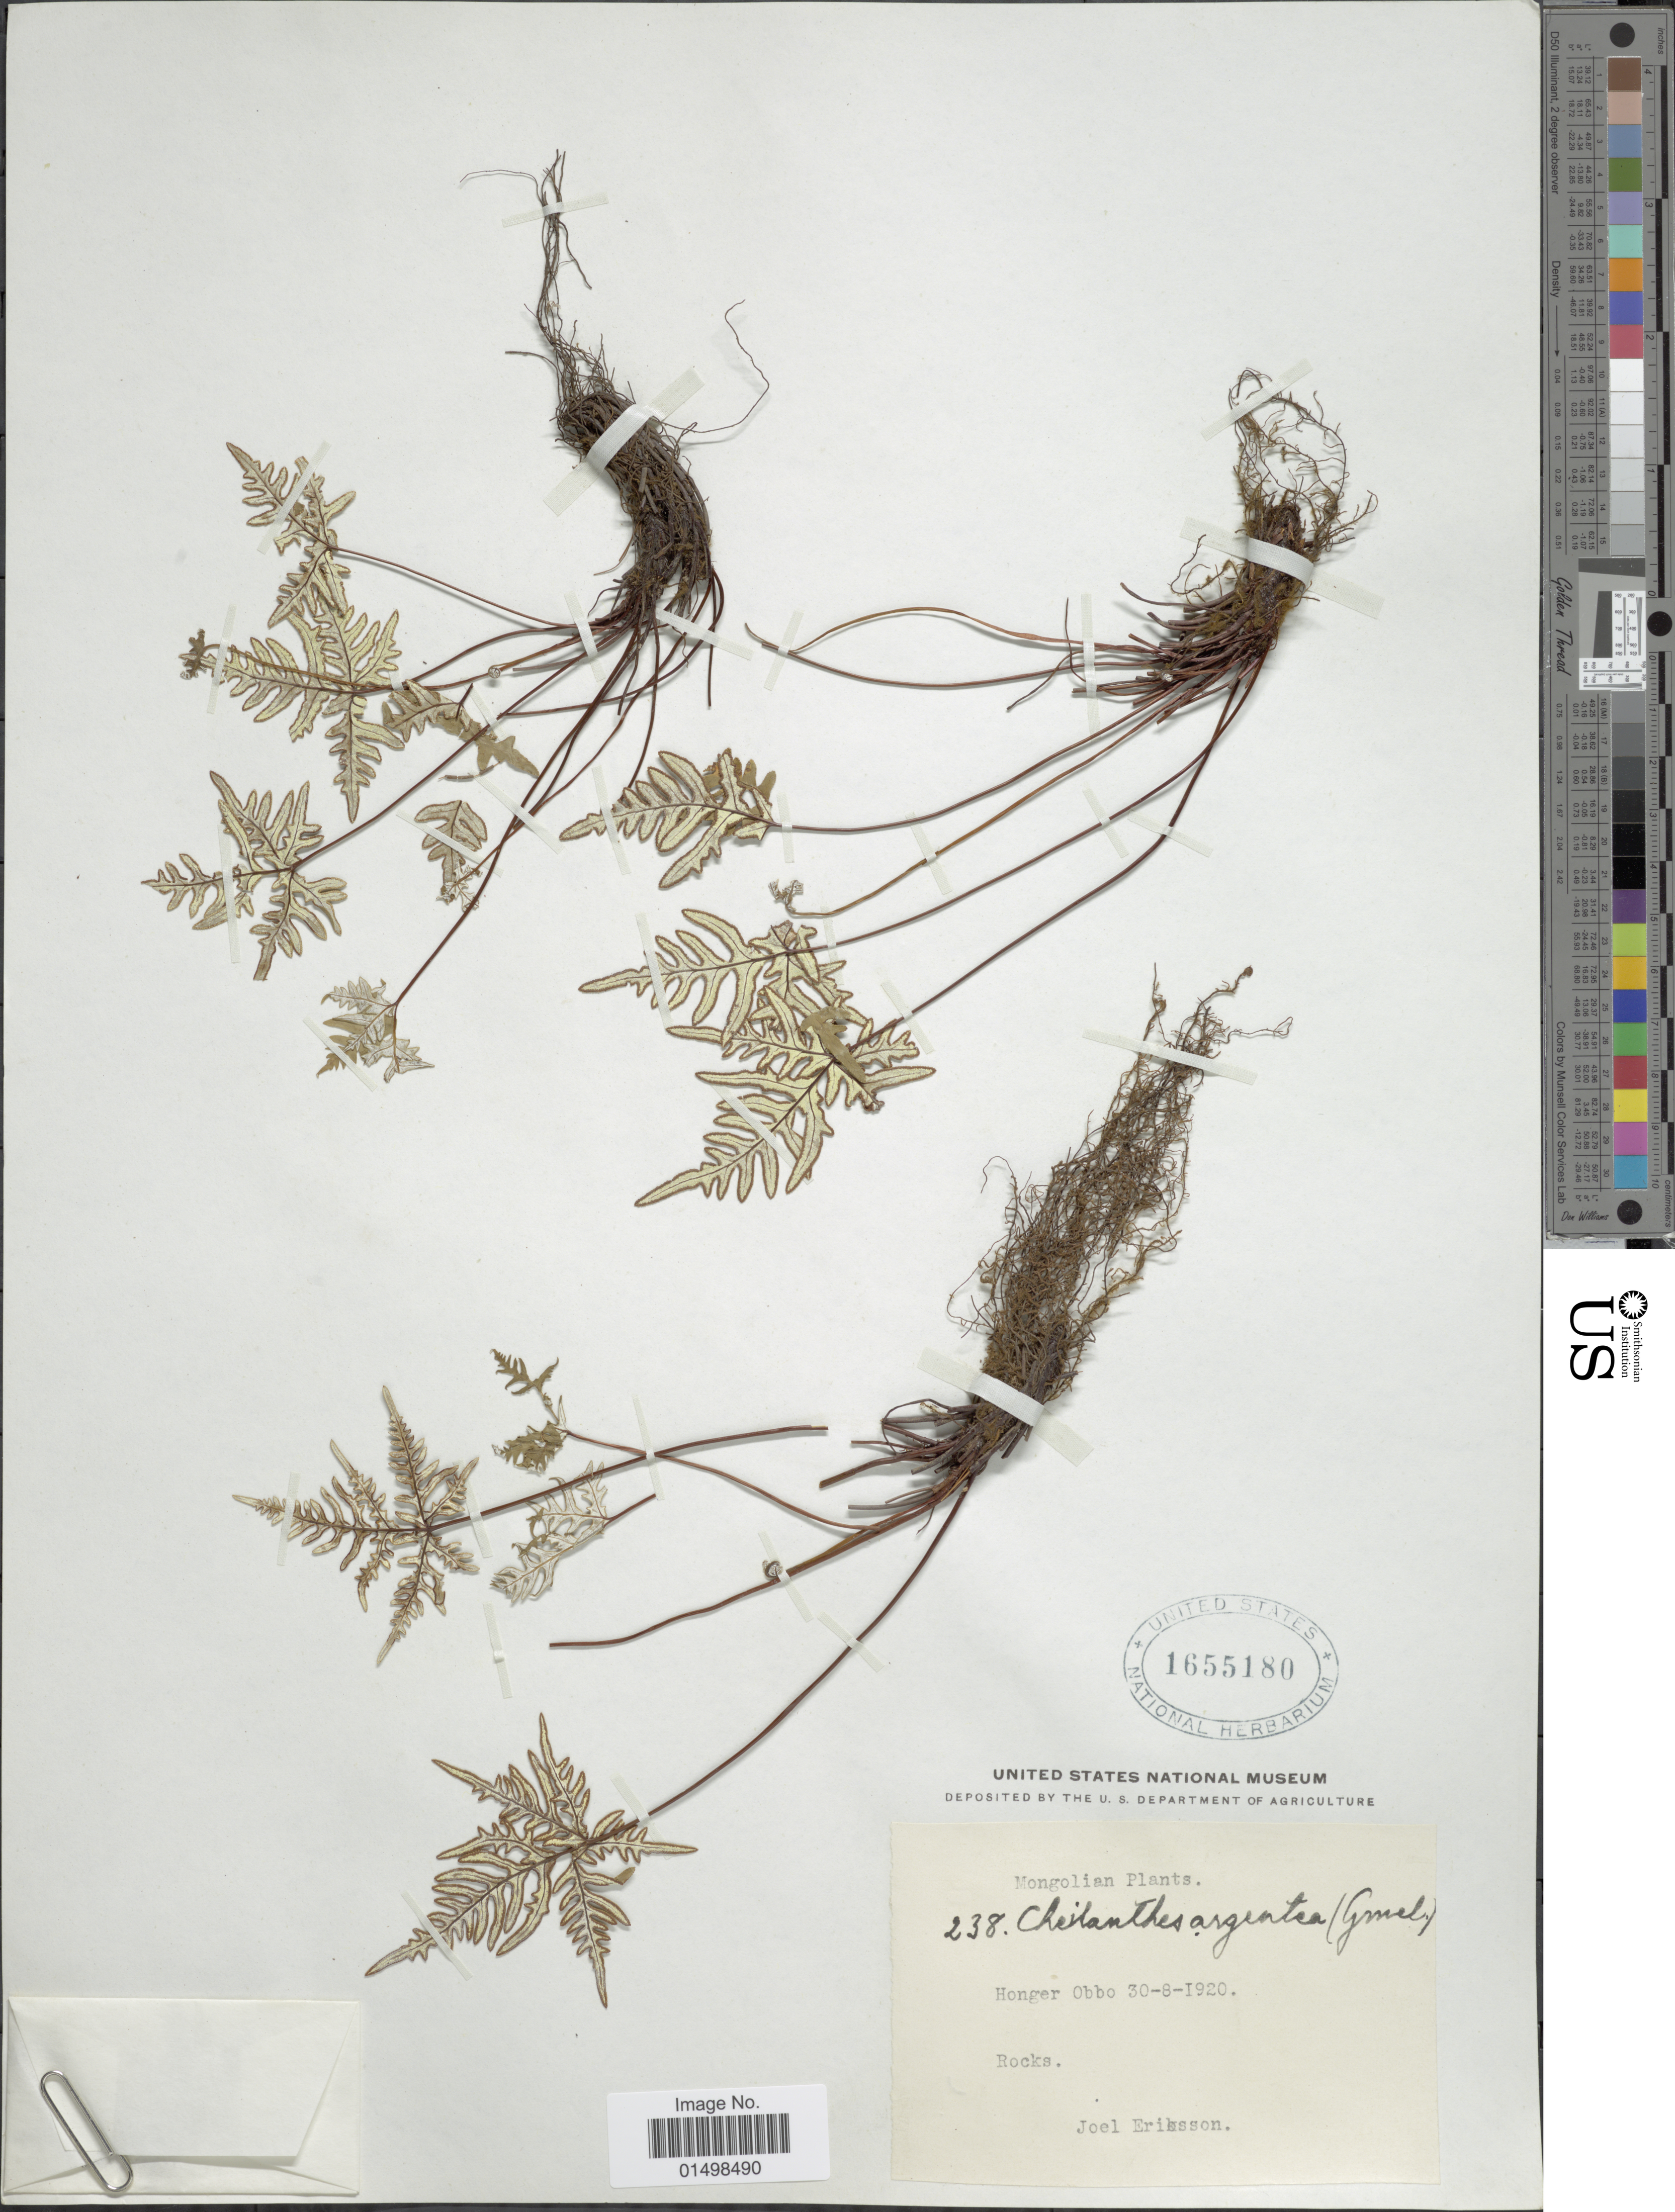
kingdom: Plantae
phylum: Tracheophyta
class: Polypodiopsida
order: Polypodiales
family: Pteridaceae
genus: Aleuritopteris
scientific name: Aleuritopteris argentea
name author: (S.G. Gmel.) Fée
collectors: J. Eriksson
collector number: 238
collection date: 1920-08-30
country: Mongolia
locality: Mongolian Plants, Honger Obbo. Rocks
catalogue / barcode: US 1655180